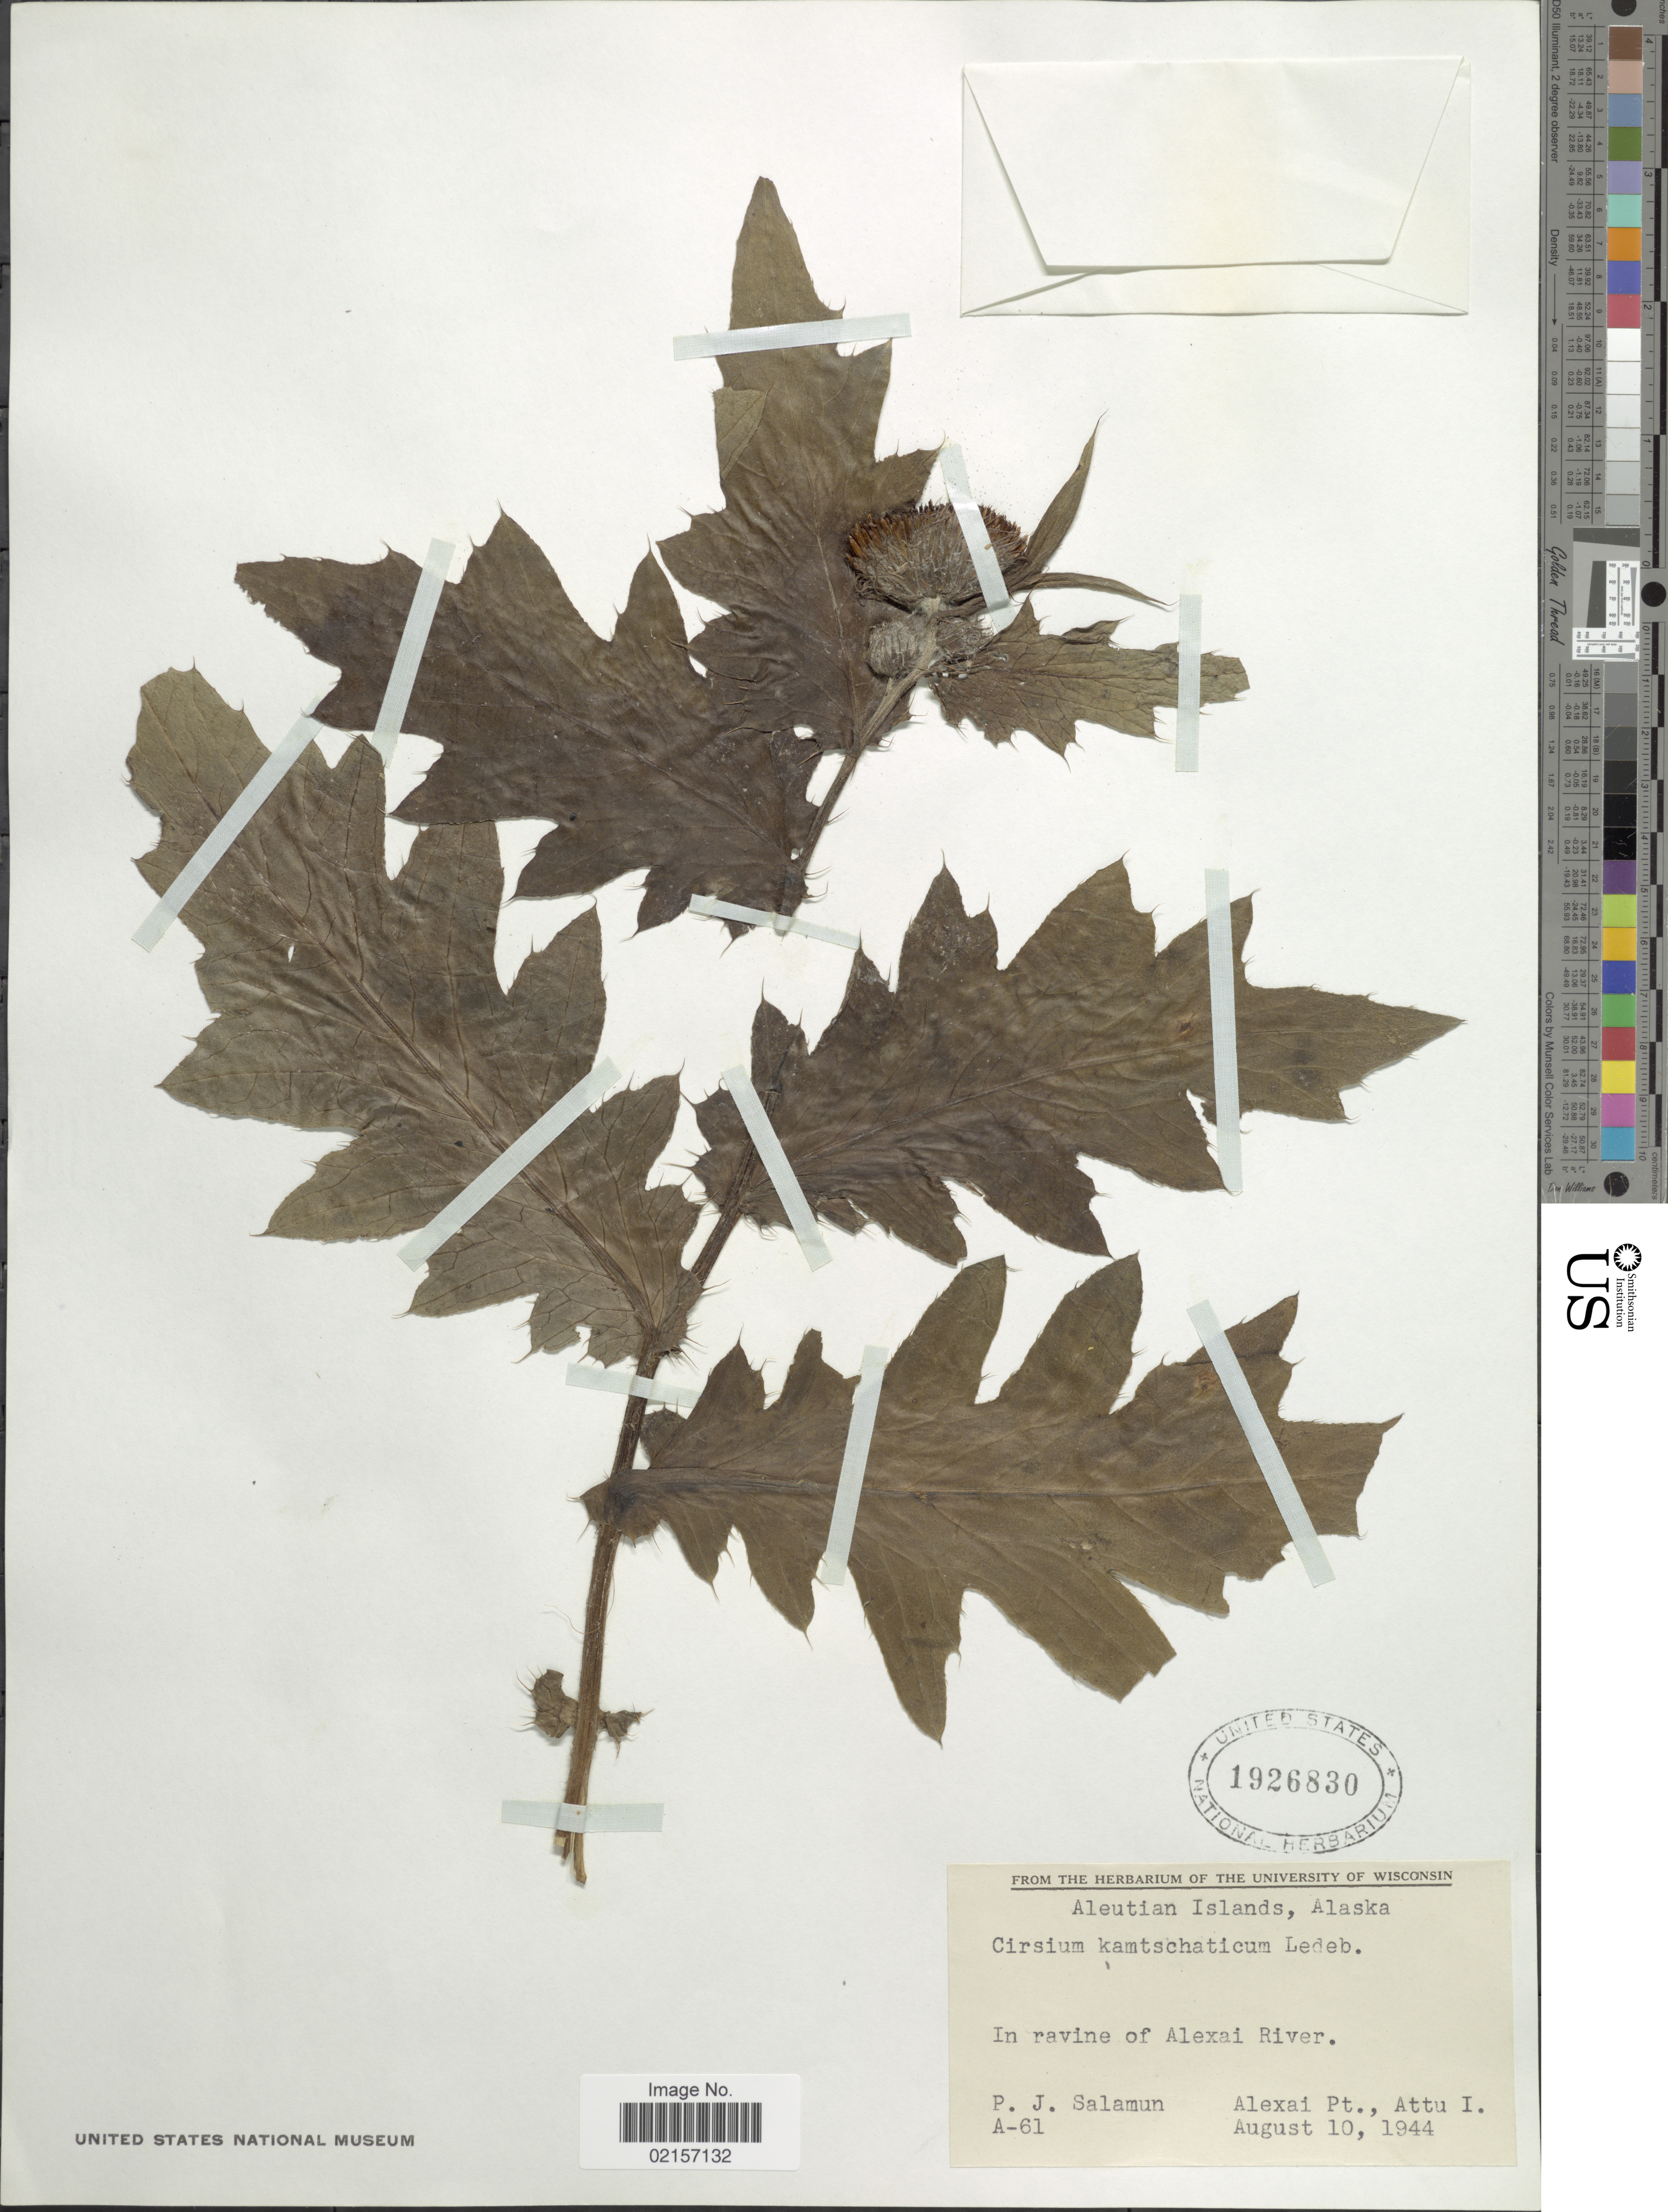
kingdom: Plantae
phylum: Tracheophyta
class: Magnoliopsida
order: Asterales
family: Asteraceae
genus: Cirsium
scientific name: Cirsium kamtschaticum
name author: Ledeb.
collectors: P. Salamun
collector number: A-61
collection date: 1944-08-10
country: United States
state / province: Alaska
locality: Aleutian Islands, in ravine of Alexai River, Alexai Pt., Attu. I.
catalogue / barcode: US 1926830